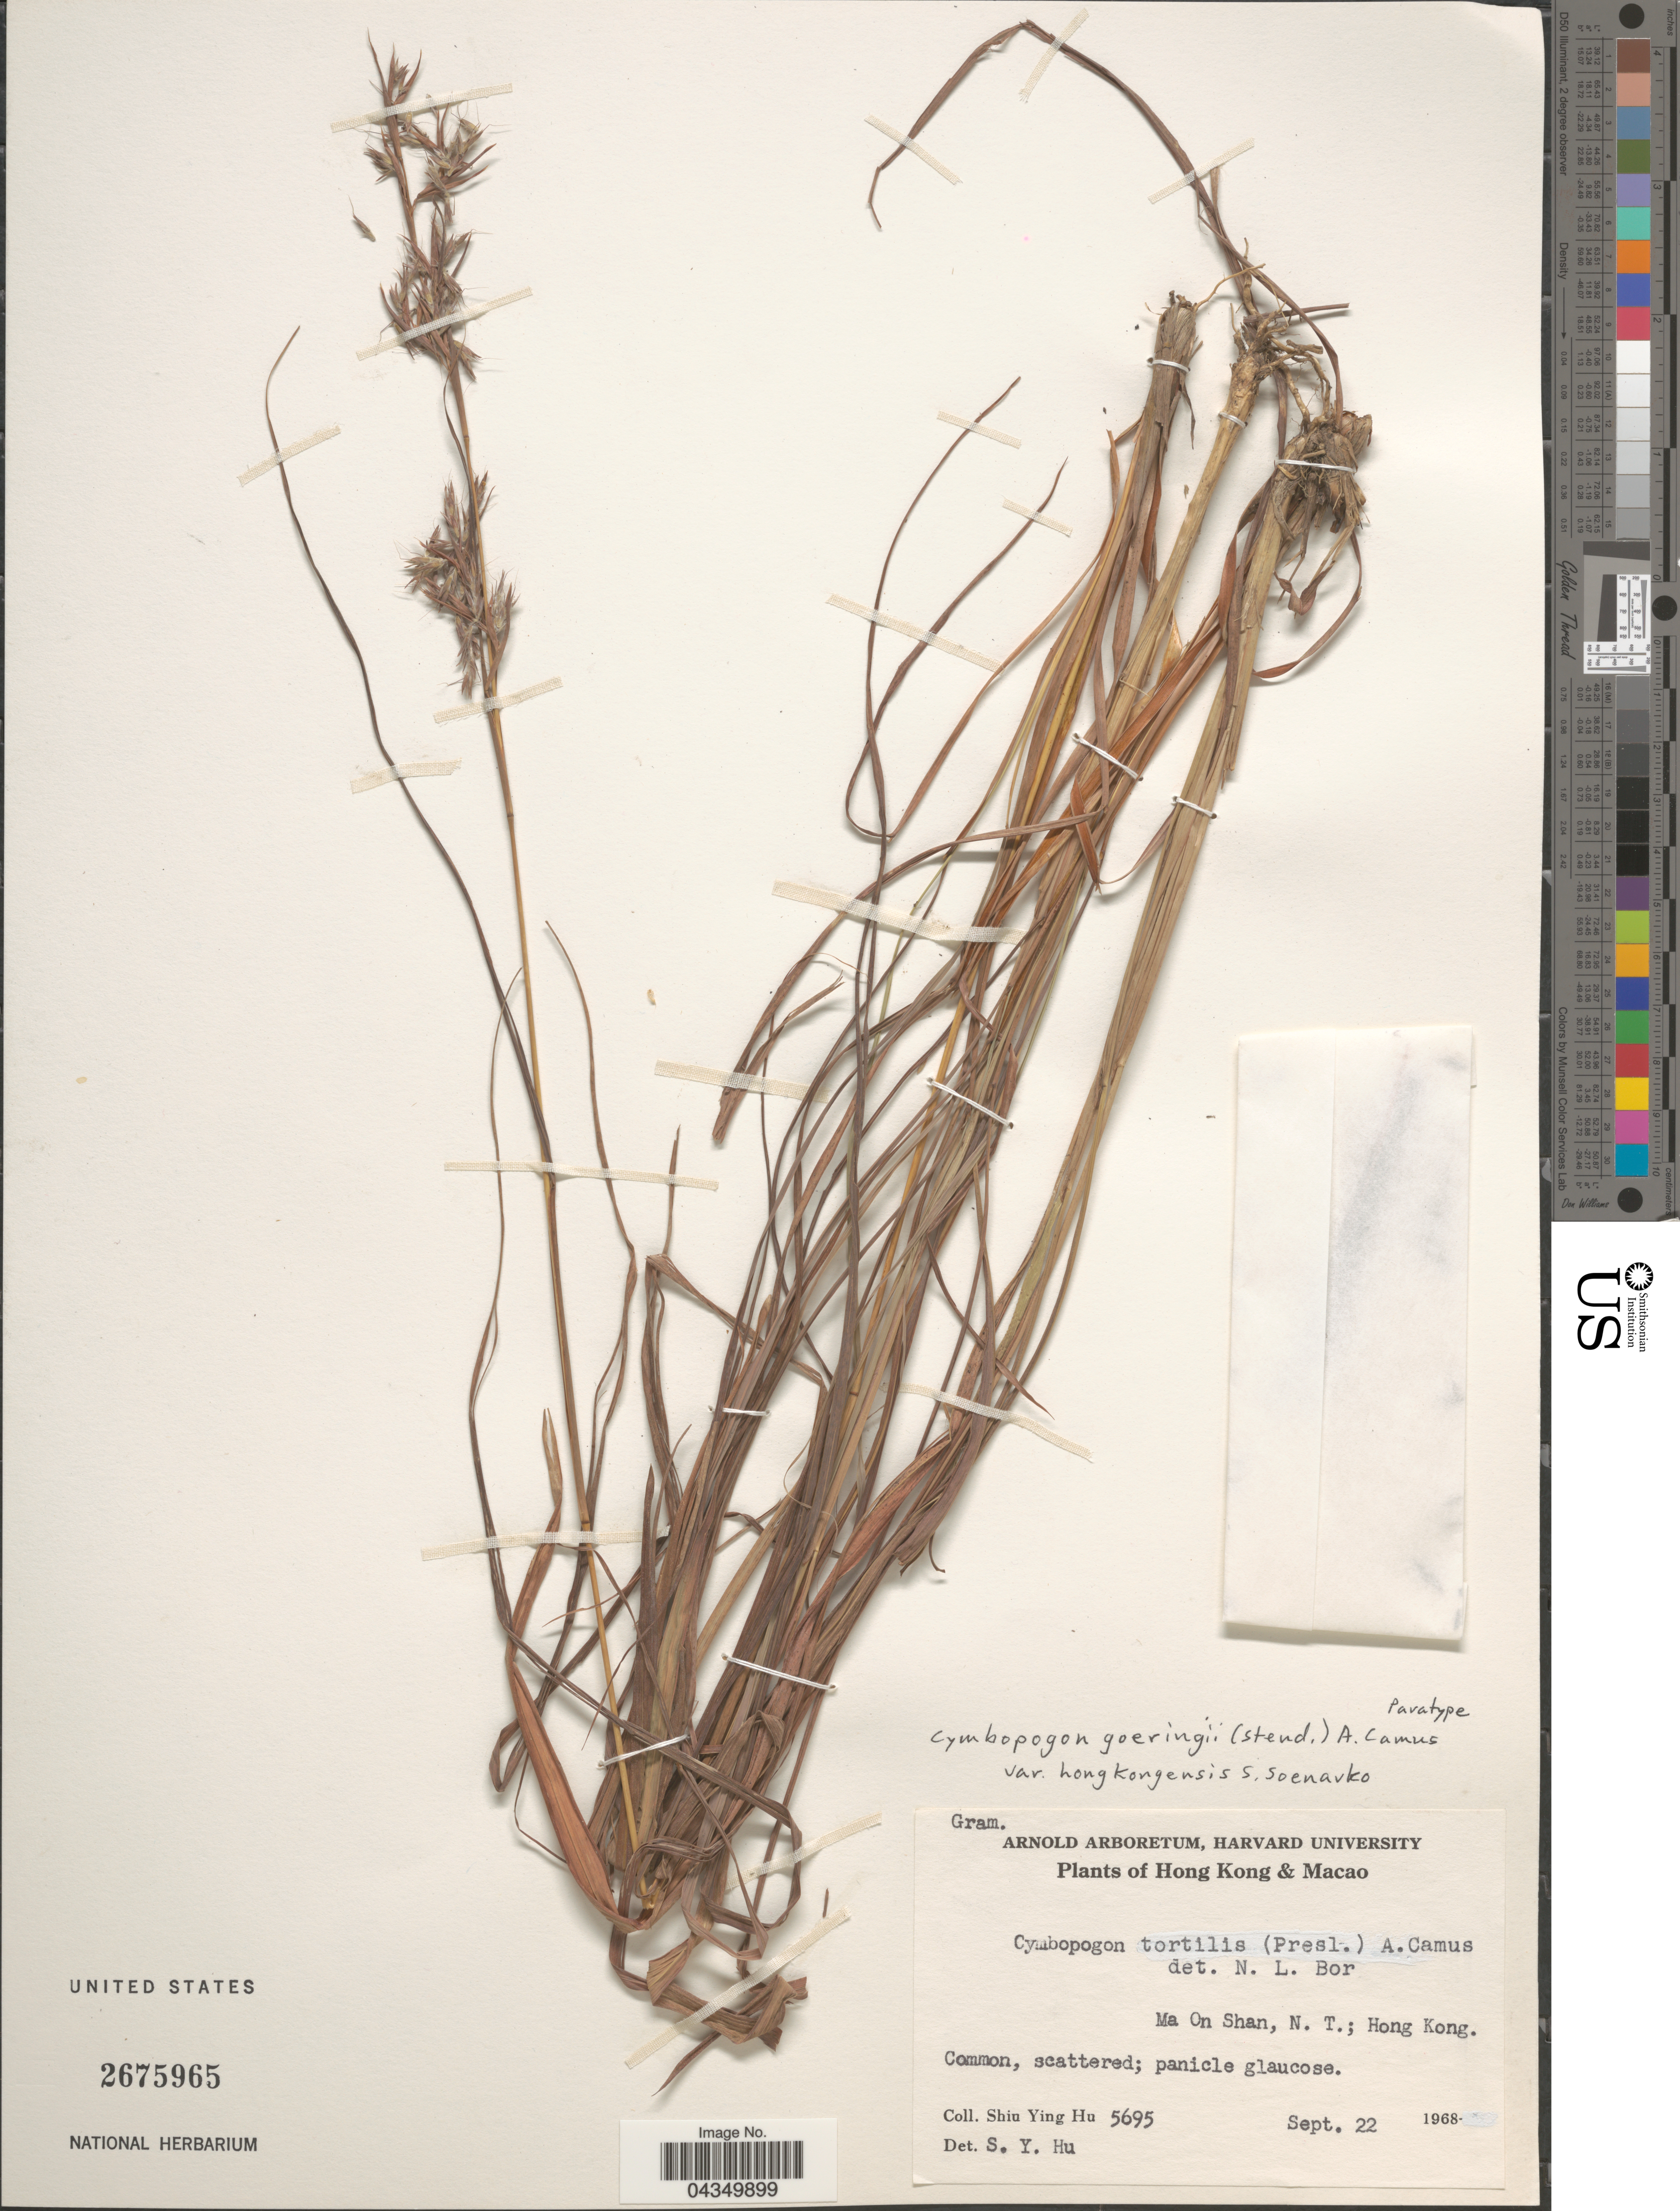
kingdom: Plantae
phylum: Tracheophyta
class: Liliopsida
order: Poales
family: Poaceae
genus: Cymbopogon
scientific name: Cymbopogon goeringii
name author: A. Camus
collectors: S. Y. Hu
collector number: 5695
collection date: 1968-09-22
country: China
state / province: Hong Kong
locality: Ma On Shan, N. T.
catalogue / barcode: US 2675965